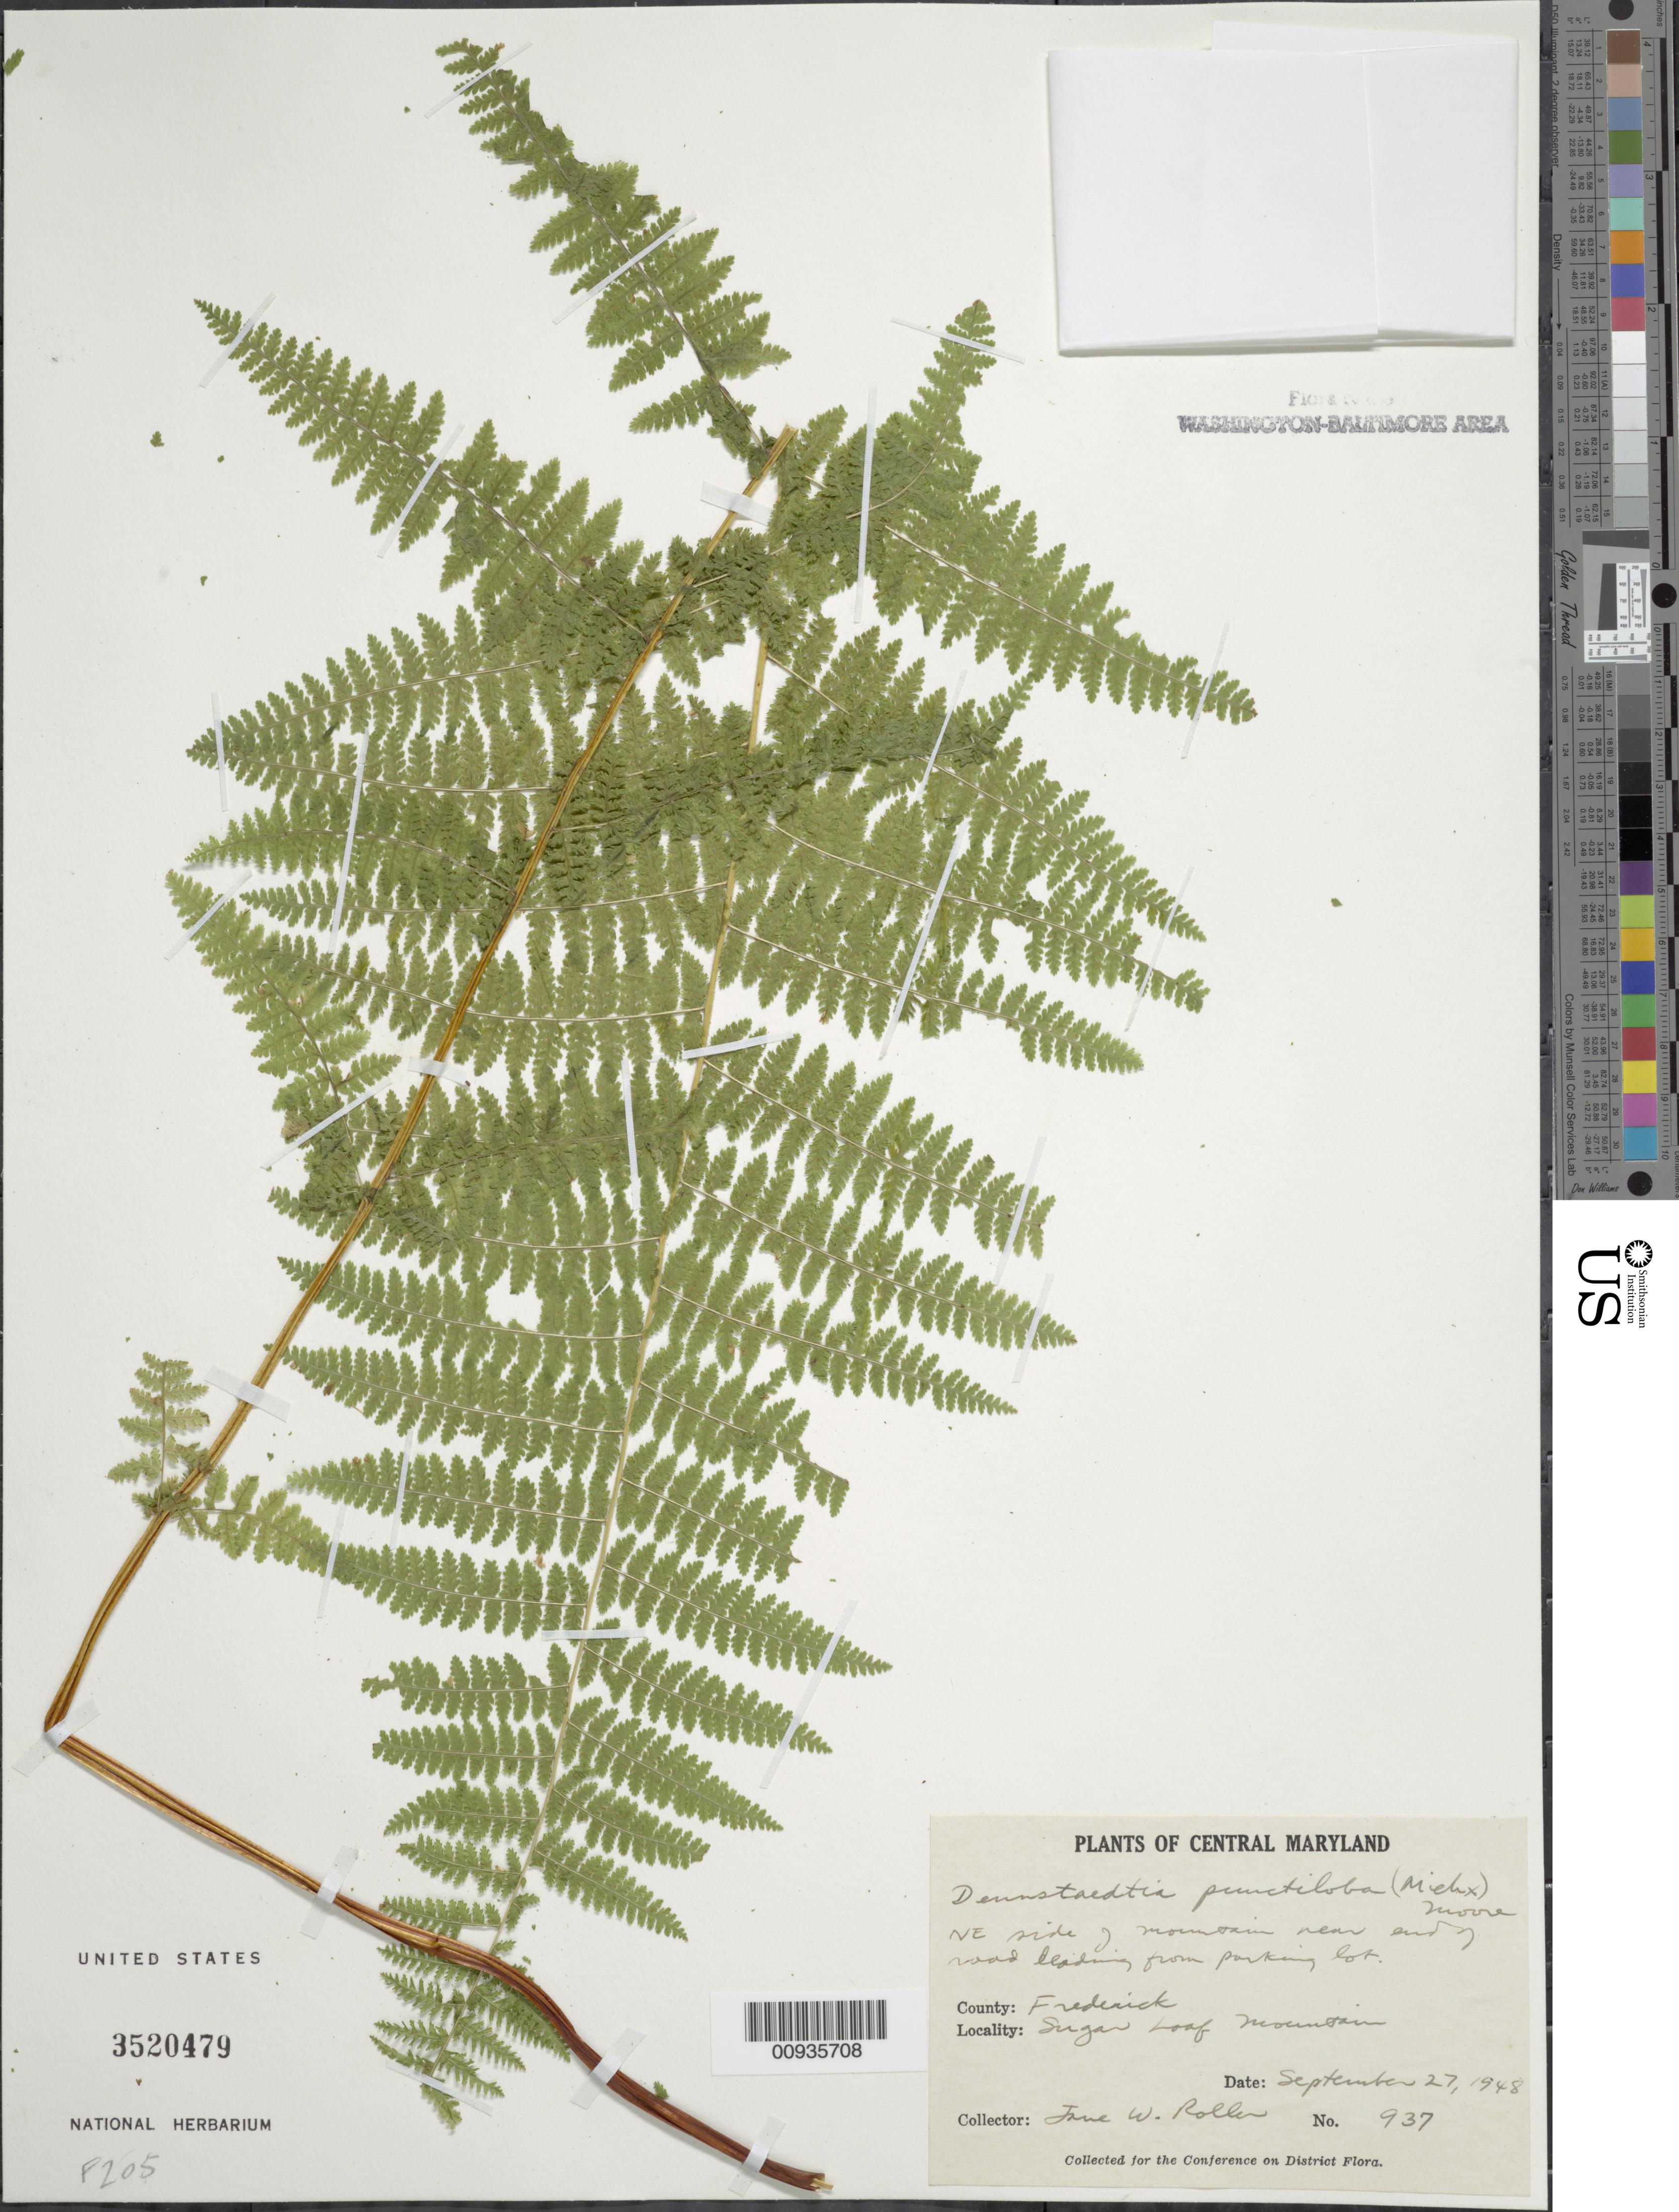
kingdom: Plantae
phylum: Tracheophyta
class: Polypodiopsida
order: Polypodiales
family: Dennstaedtiaceae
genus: Dennstaedtia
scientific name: Dennstaedtia punctilobula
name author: (Michx.) T. Moore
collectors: J. W. Roller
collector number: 937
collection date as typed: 27 Sep 1948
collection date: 1948-09-27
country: United States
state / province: Maryland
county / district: Frederick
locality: NE side of Sugar Loaf Mountain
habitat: Near end of road leading from parking lot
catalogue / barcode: US 3520479